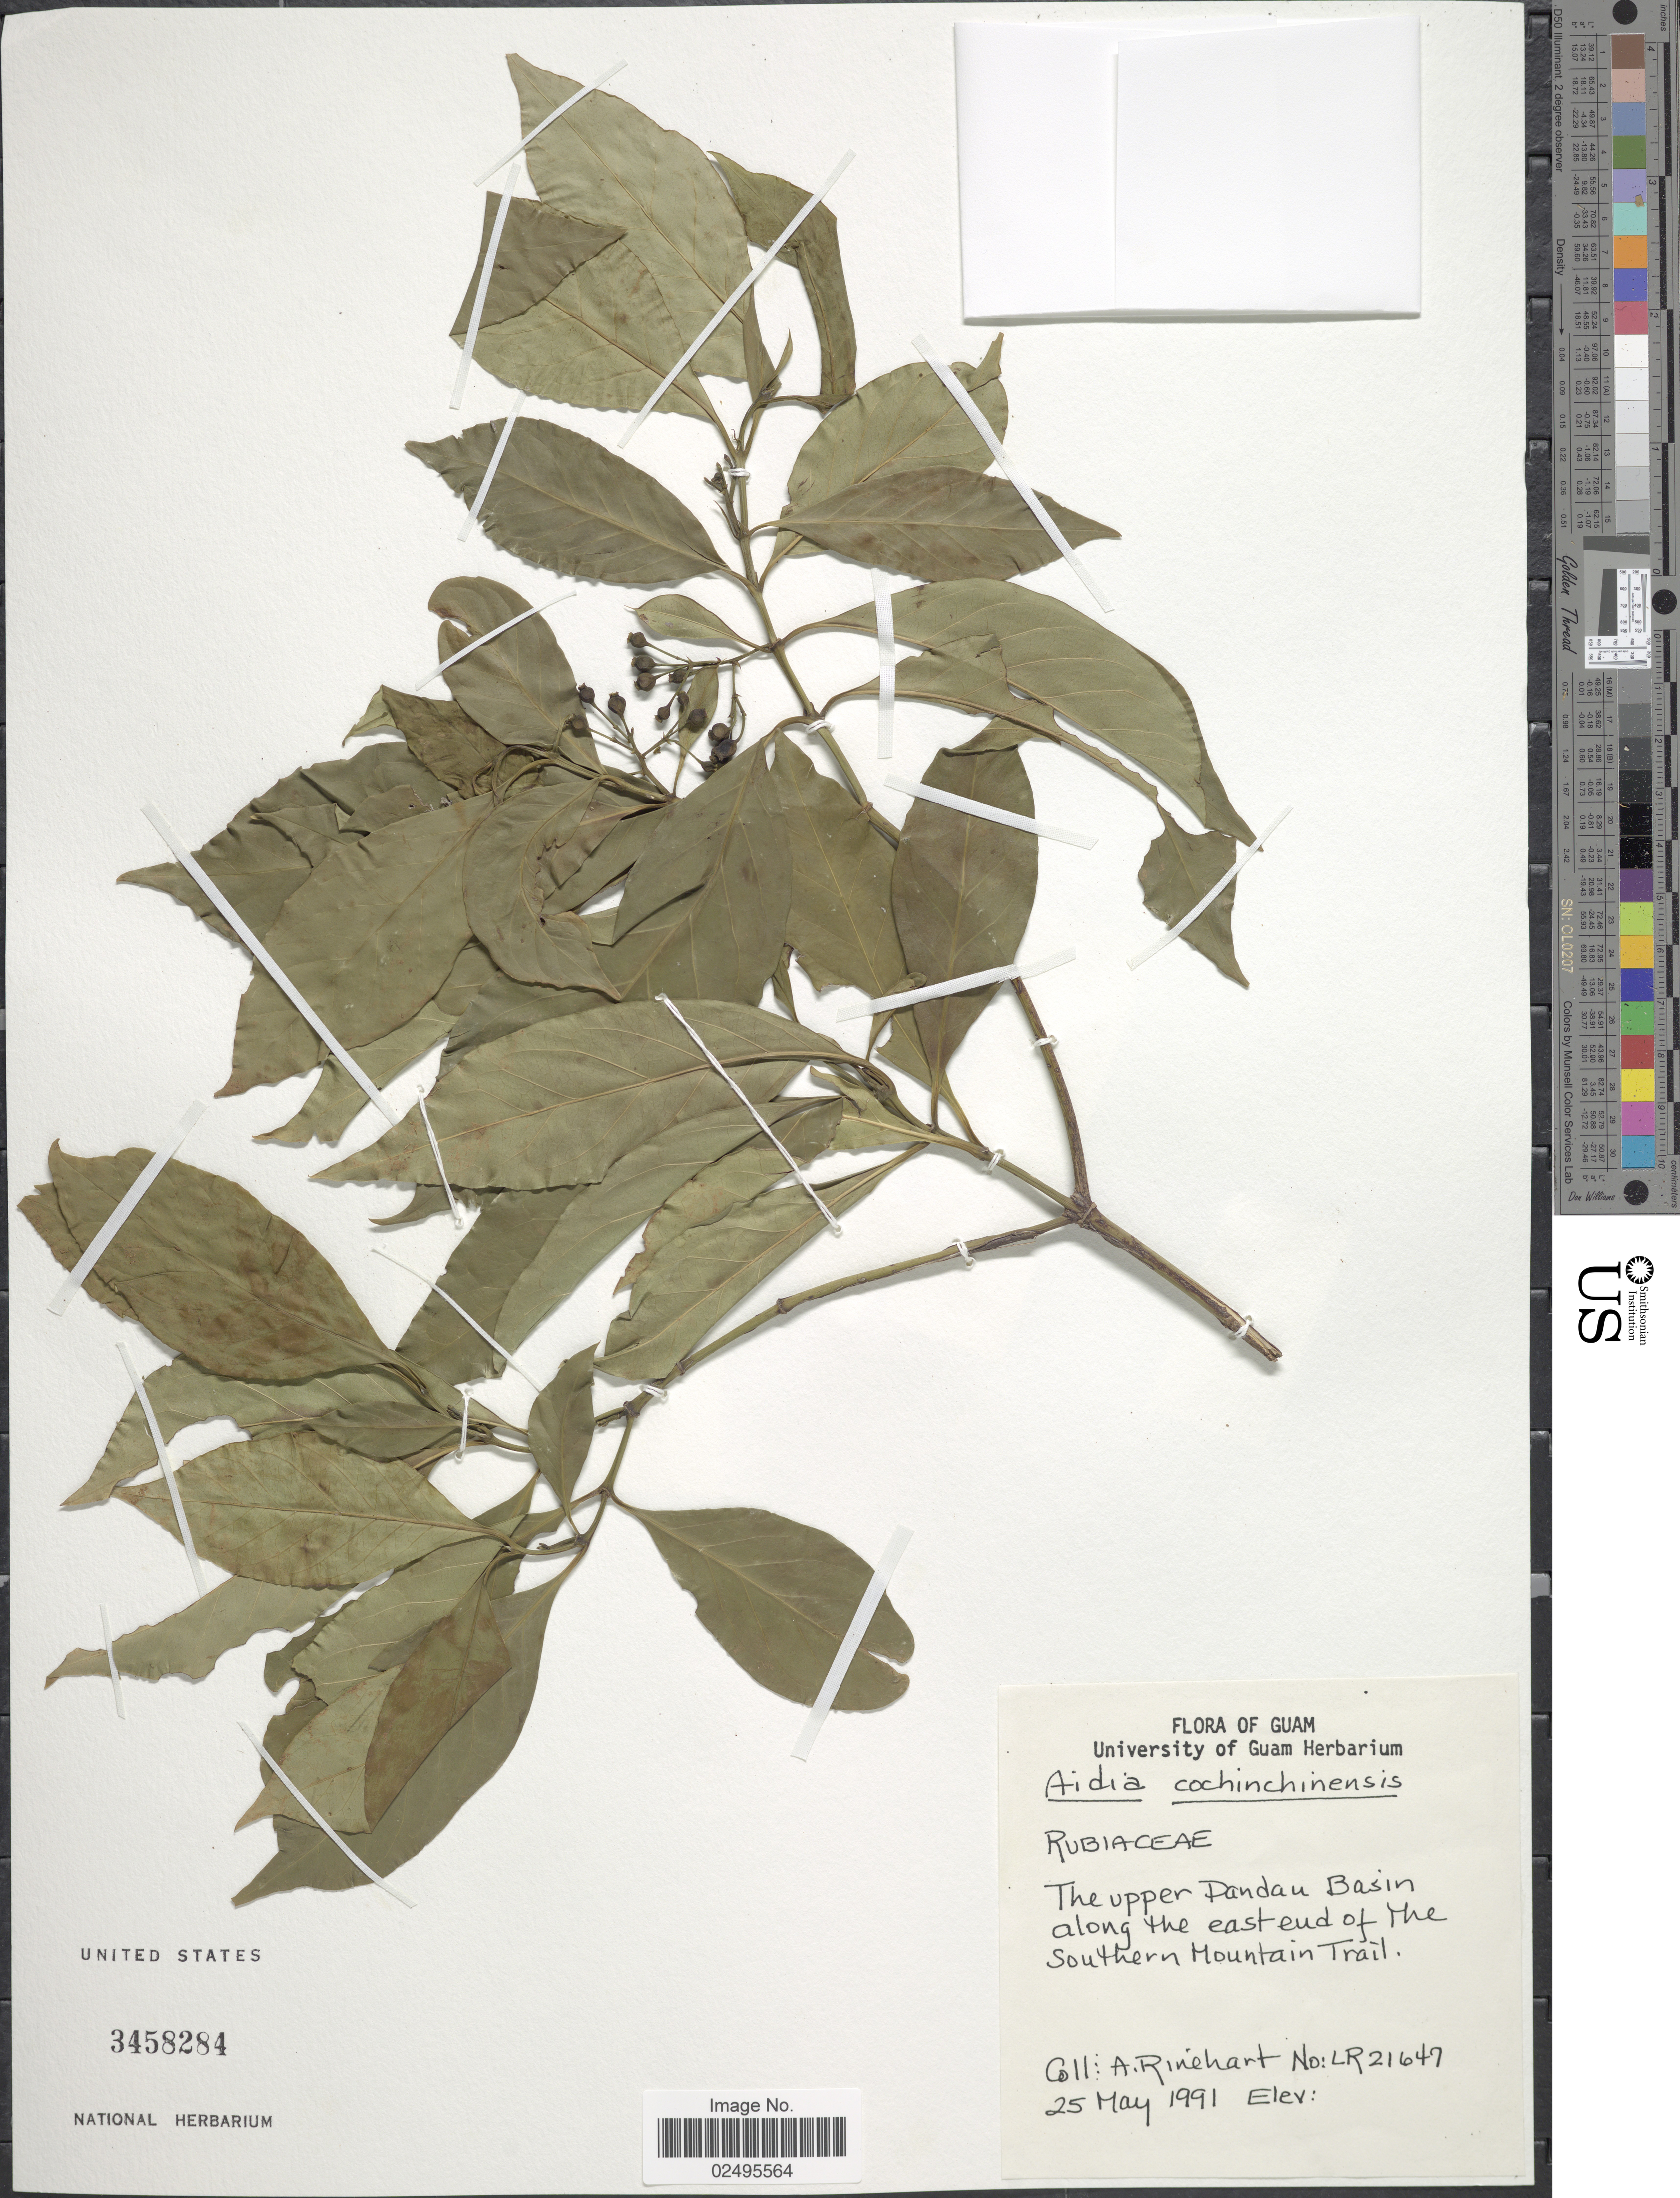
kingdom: Plantae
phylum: Tracheophyta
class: Magnoliopsida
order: Gentianales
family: Rubiaceae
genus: Aidia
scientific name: Aidia graeffei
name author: (Reinecke) Tirveng.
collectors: A. Rinehart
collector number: LR21647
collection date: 1991-05-25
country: Guam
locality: The upper Pandau Basin along the east end of the Southern Mountain Trail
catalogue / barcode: US 3458284